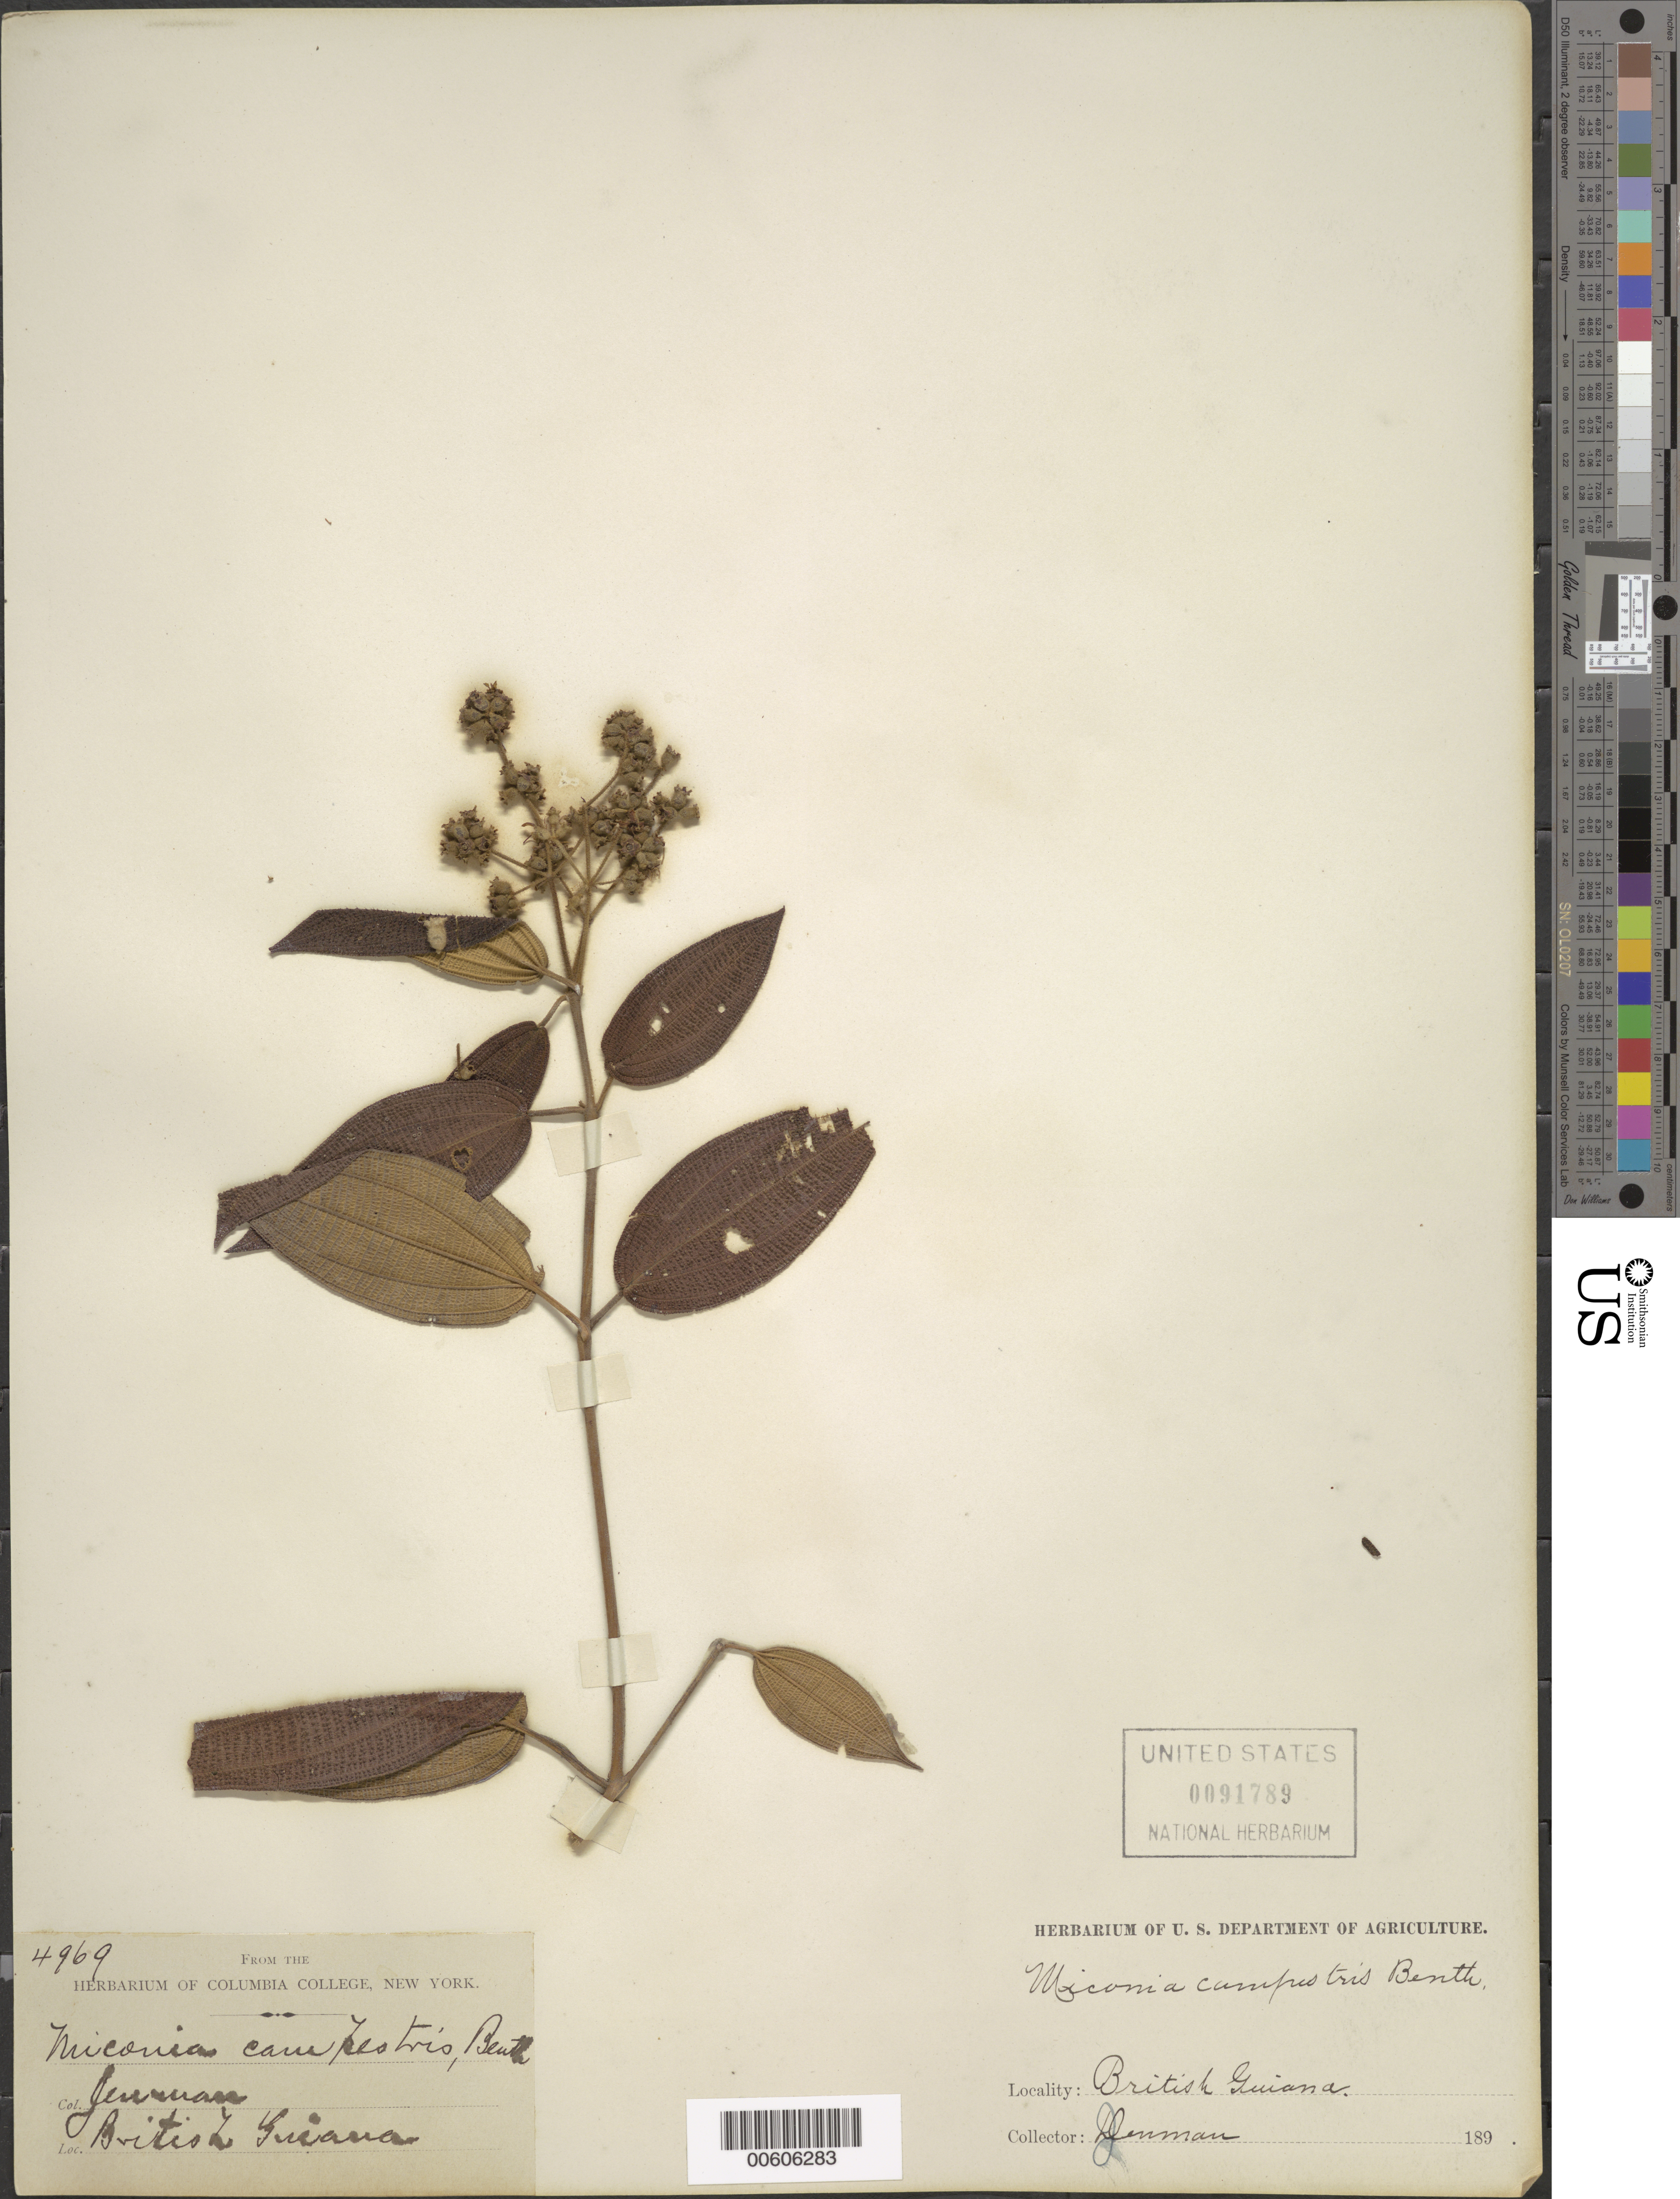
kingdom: Plantae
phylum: Tracheophyta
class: Magnoliopsida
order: Myrtales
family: Melastomataceae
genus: Miconia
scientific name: Miconia campestris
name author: (Benth.) Triana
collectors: G. S. Jenman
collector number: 4969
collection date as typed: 189?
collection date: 1890/1899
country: Guyana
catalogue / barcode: US 91789